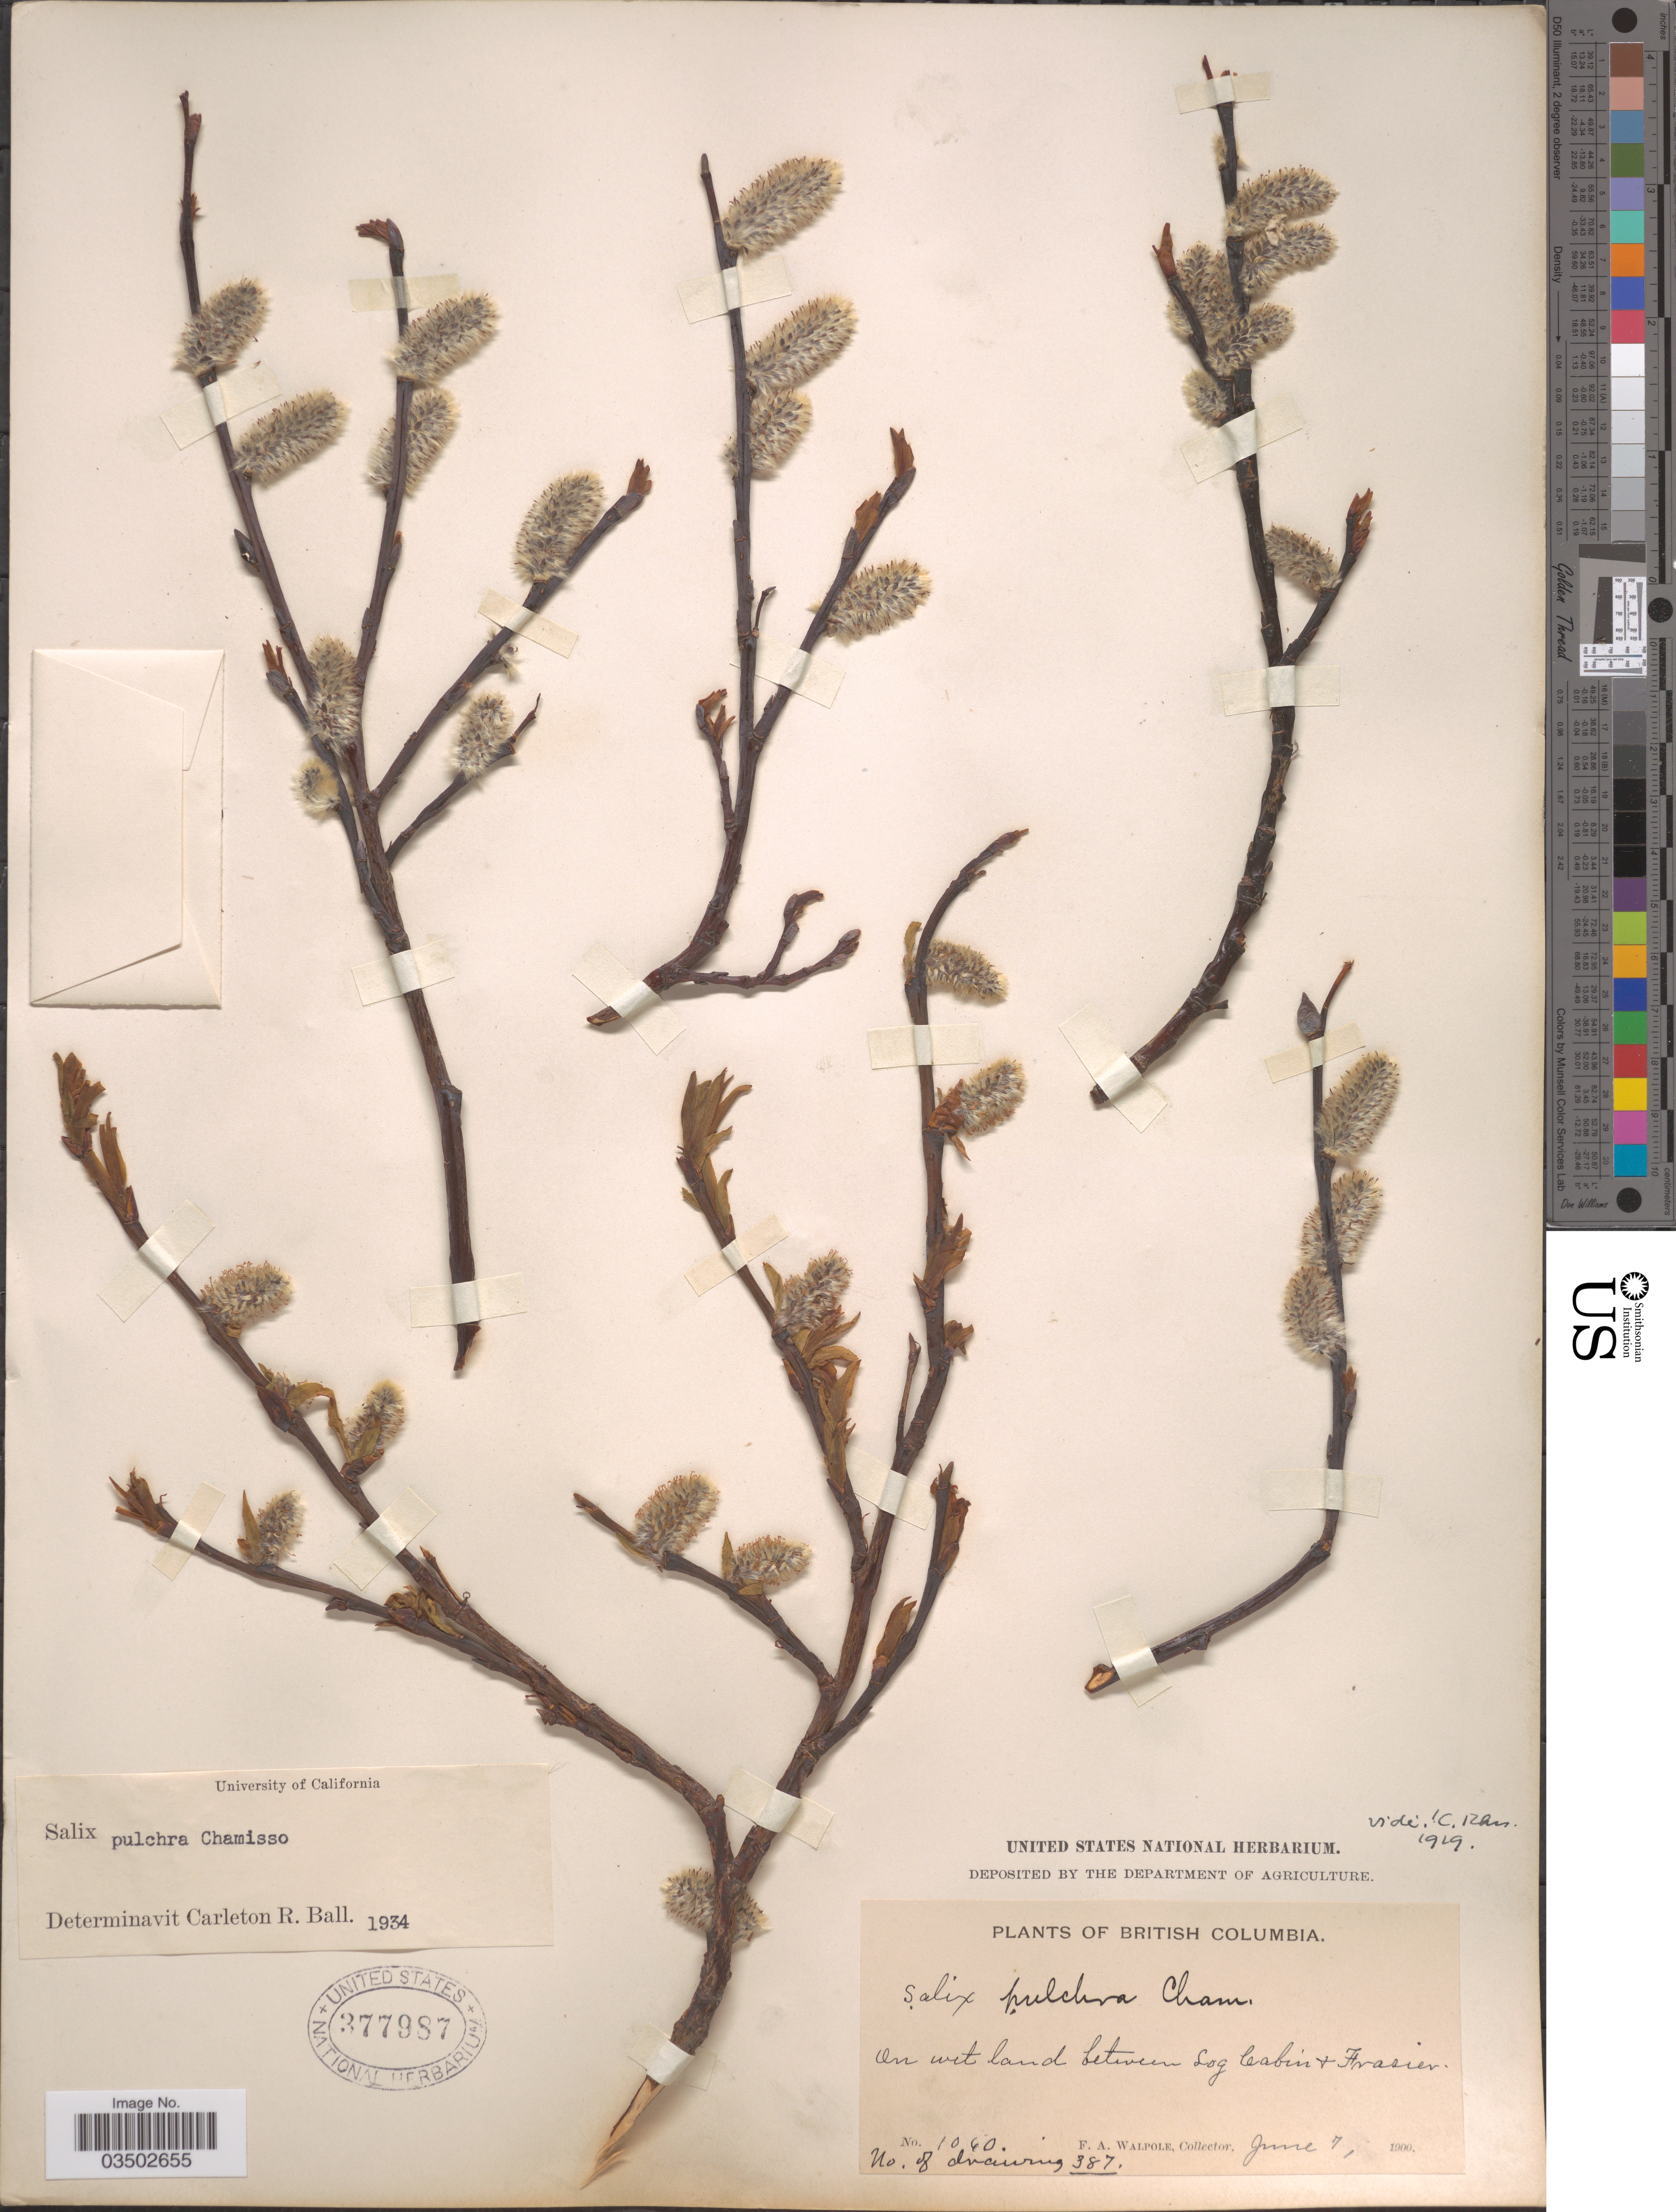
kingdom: Plantae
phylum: Tracheophyta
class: Magnoliopsida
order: Malpighiales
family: Salicaceae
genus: Salix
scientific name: Salix pulchra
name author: Cham.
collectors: F. Walpole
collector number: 1060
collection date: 1900-06-07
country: Canada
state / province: British Columbia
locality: On wet land between Log Cabin & Frasier.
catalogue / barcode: US 377987